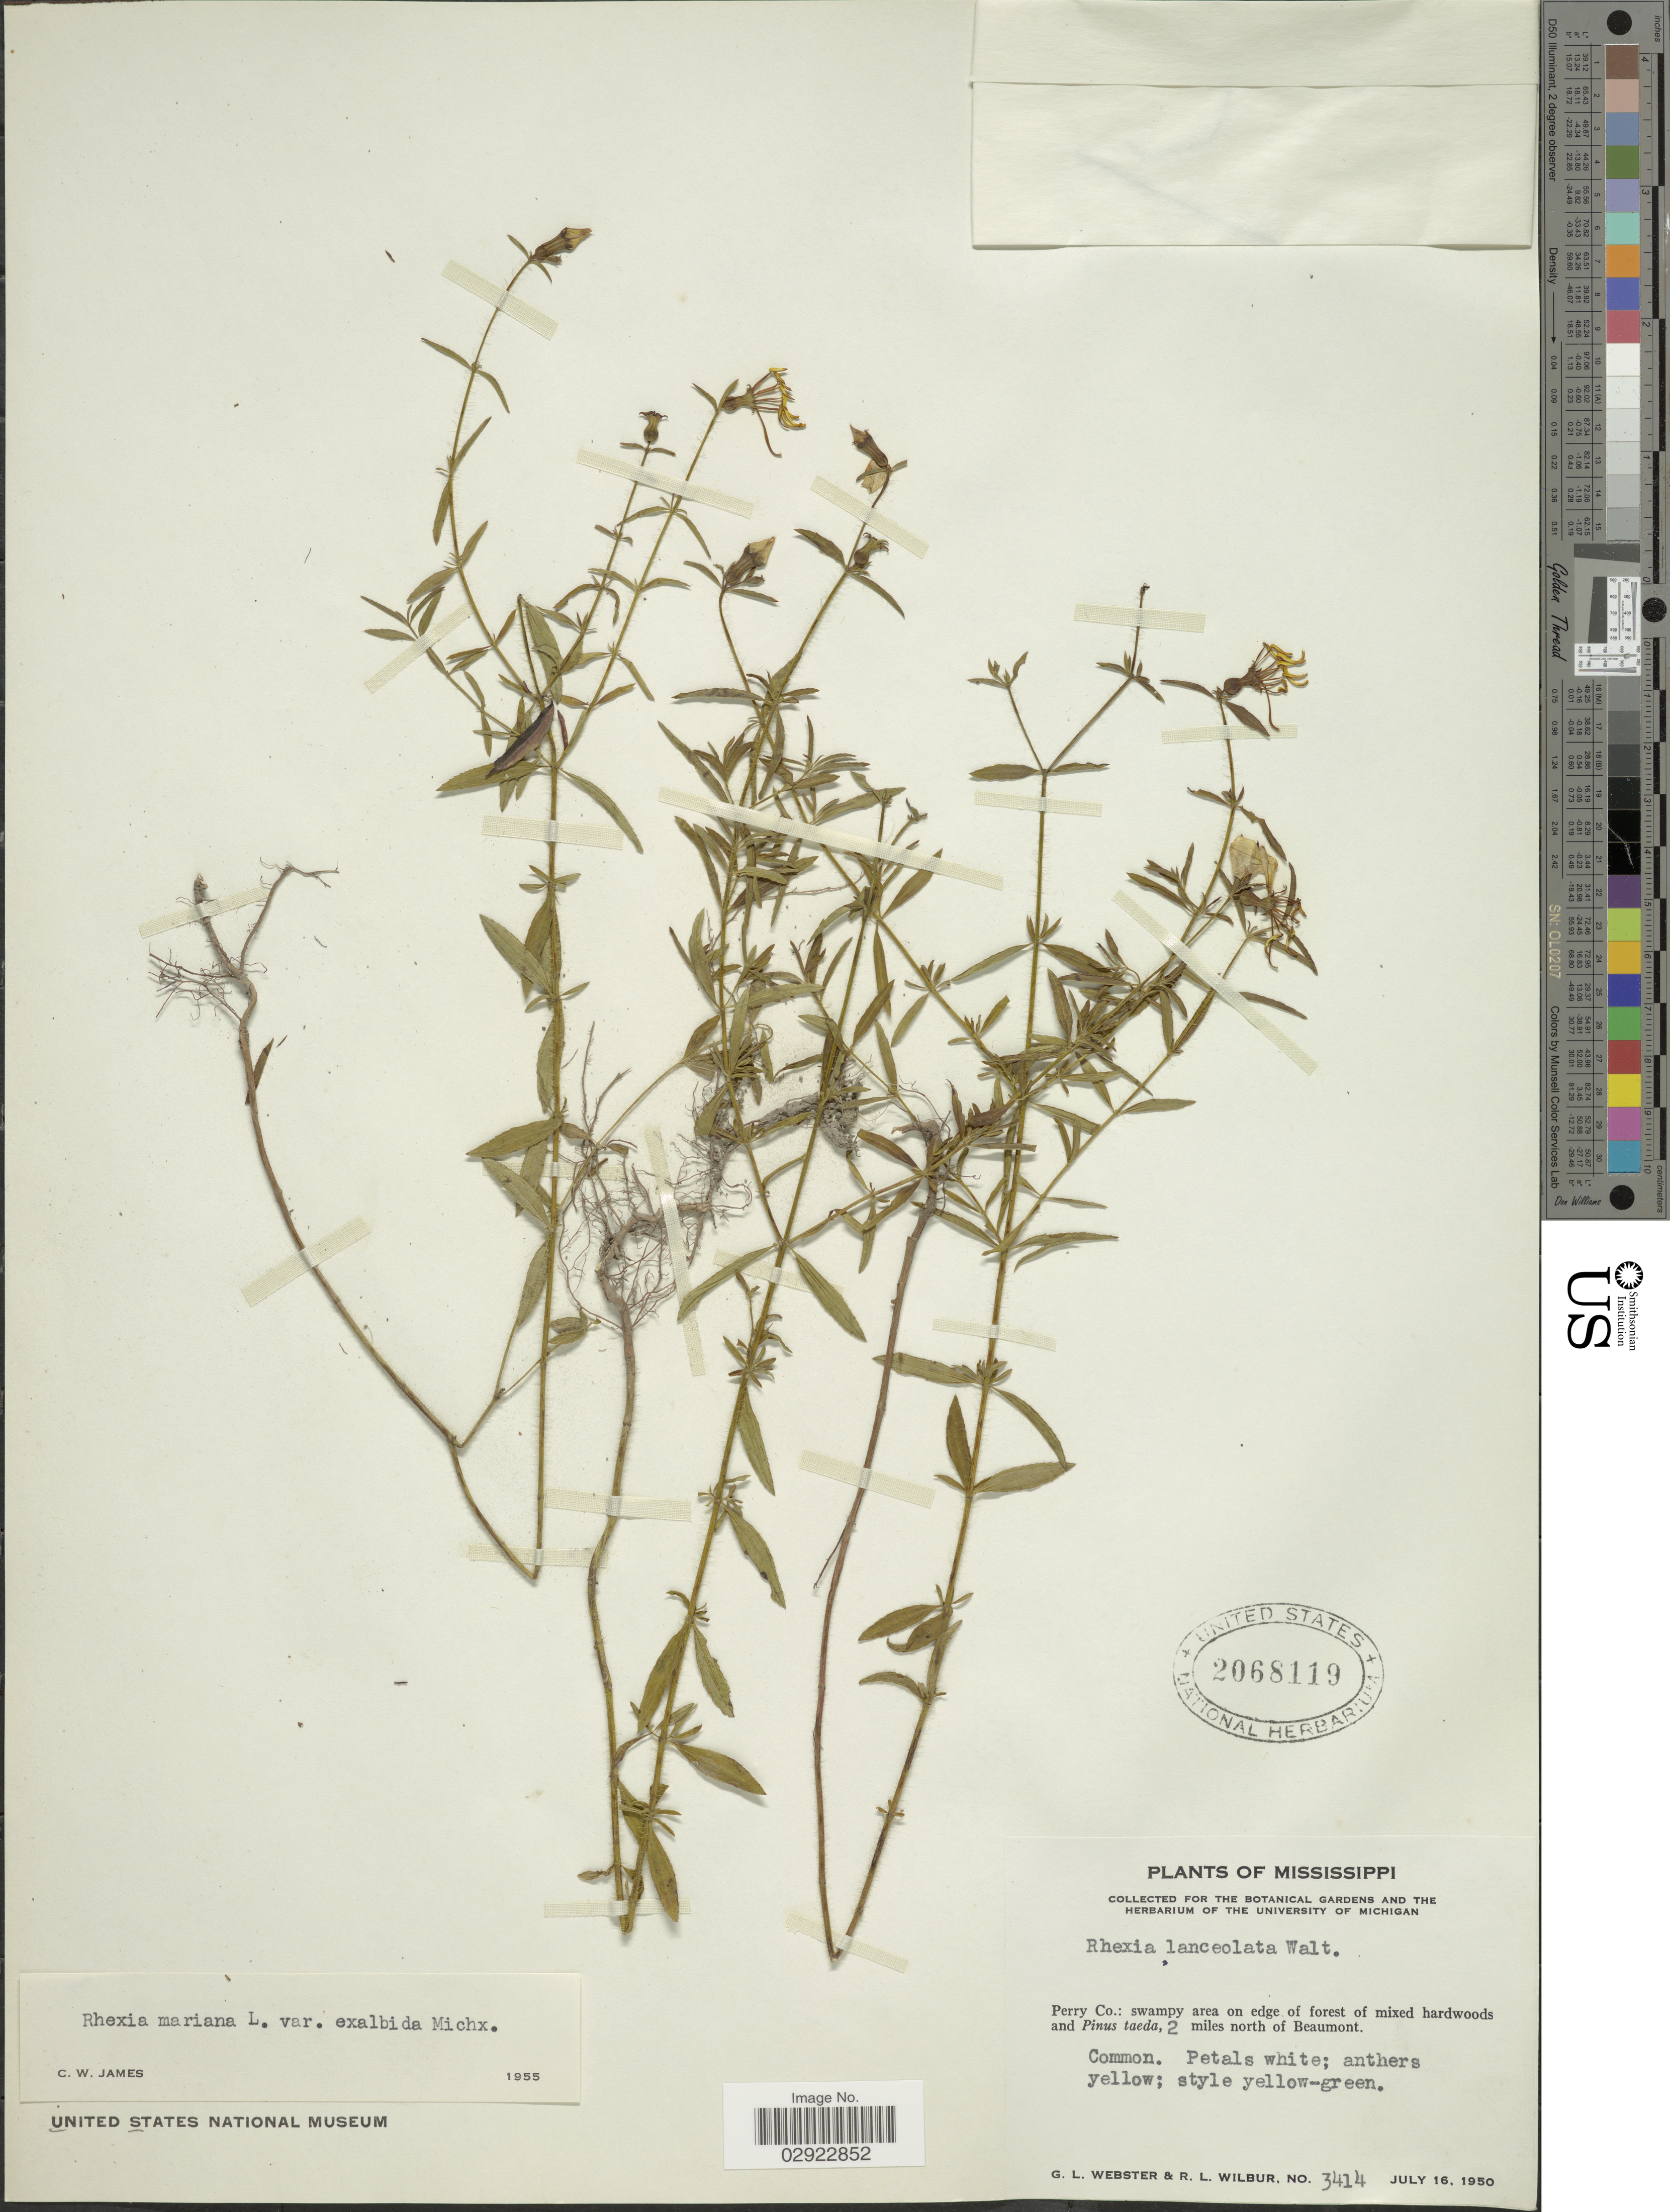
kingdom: Plantae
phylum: Tracheophyta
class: Magnoliopsida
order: Myrtales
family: Melastomataceae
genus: Rhexia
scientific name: Rhexia mariana var. exalbida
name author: Michx.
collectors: G. L. Webster & R. L. Wilbur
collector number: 3414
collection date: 1950-07-16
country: United States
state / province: Mississippi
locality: Perry Co.: swampy area on edge of forest of mixed hardwoods and Pinus taeda, 2 miles north of Beaumont.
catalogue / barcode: US 2068119